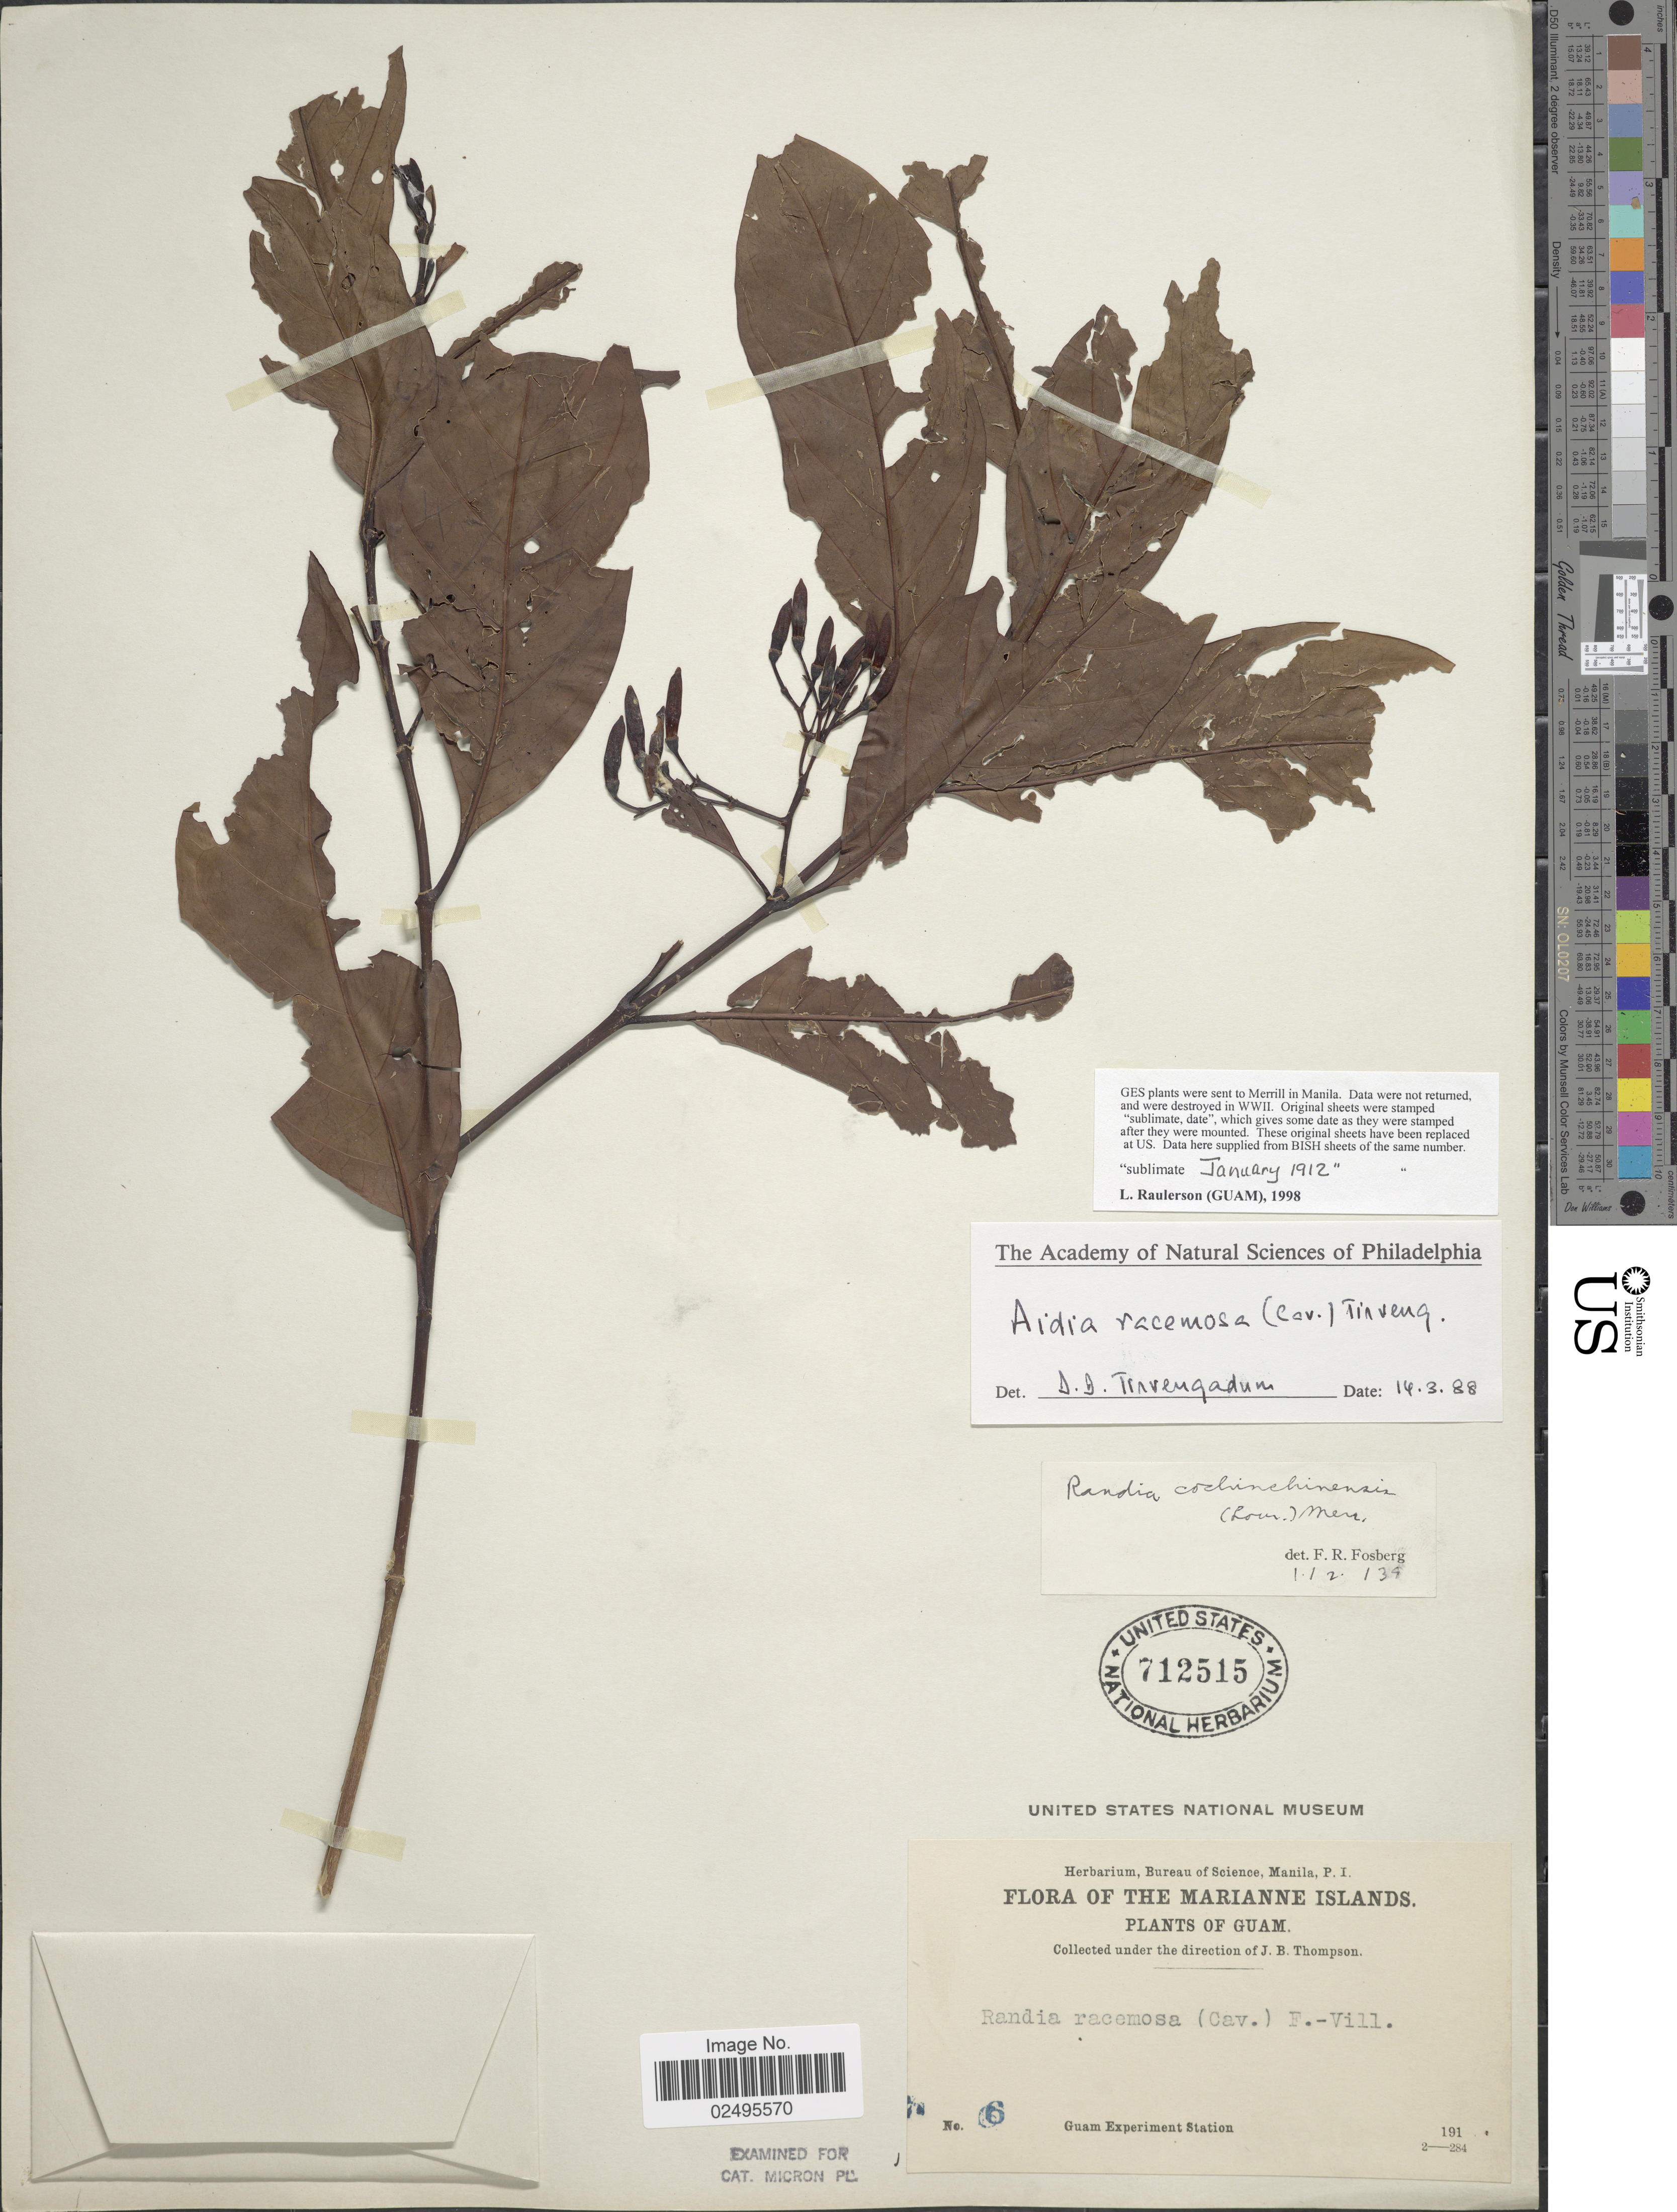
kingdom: Plantae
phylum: Tracheophyta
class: Magnoliopsida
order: Gentianales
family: Rubiaceae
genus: Aidia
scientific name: Aidia graeffei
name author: (Reinecke) Tirveng.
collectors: Guam Exp. Sta.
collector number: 6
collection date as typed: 191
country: Guam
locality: Marianne Islands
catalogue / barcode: US 712515